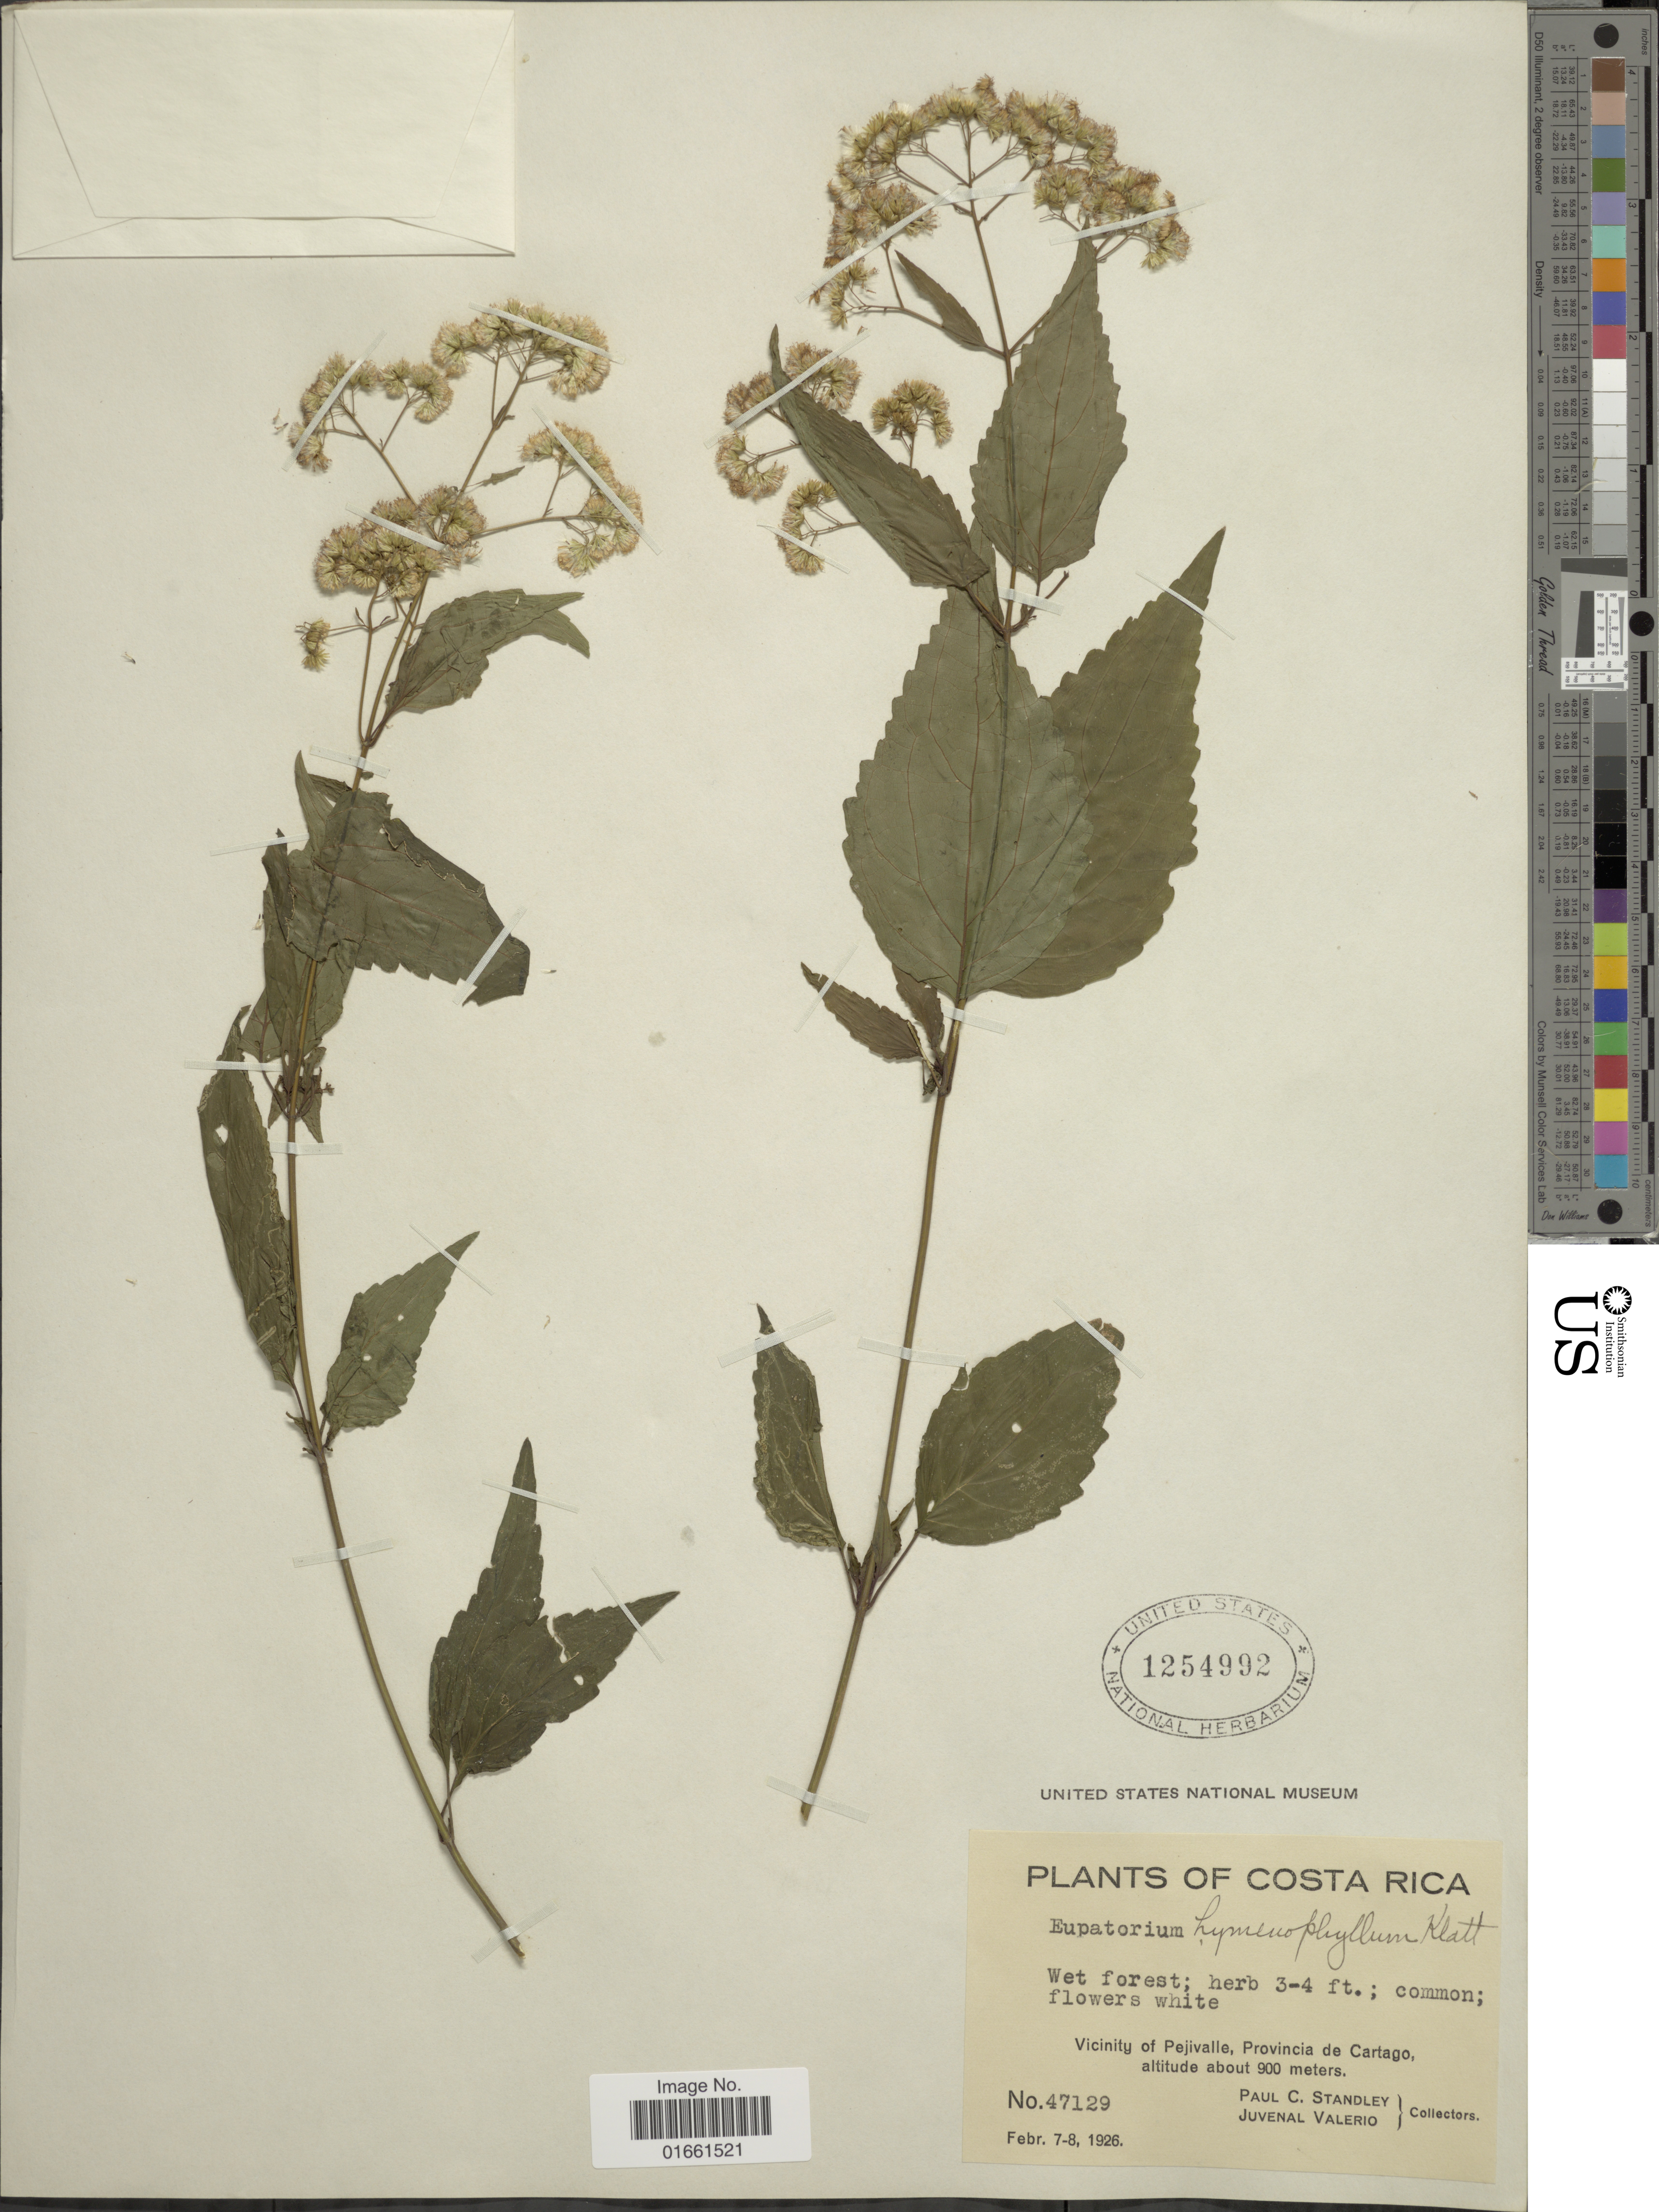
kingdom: Plantae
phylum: Tracheophyta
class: Magnoliopsida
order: Asterales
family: Asteraceae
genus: Fleischmannia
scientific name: Fleischmannia hymenophylla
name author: (Klatt) R.M. King & H. Rob.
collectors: P. C. Standley & J. Valerio R.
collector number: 47129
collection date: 1926-02-07/1926-02-08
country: Costa Rica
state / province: Cartago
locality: Vicinity of Pejivalle, Provincia de Cartago.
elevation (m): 900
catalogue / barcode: US 1254992